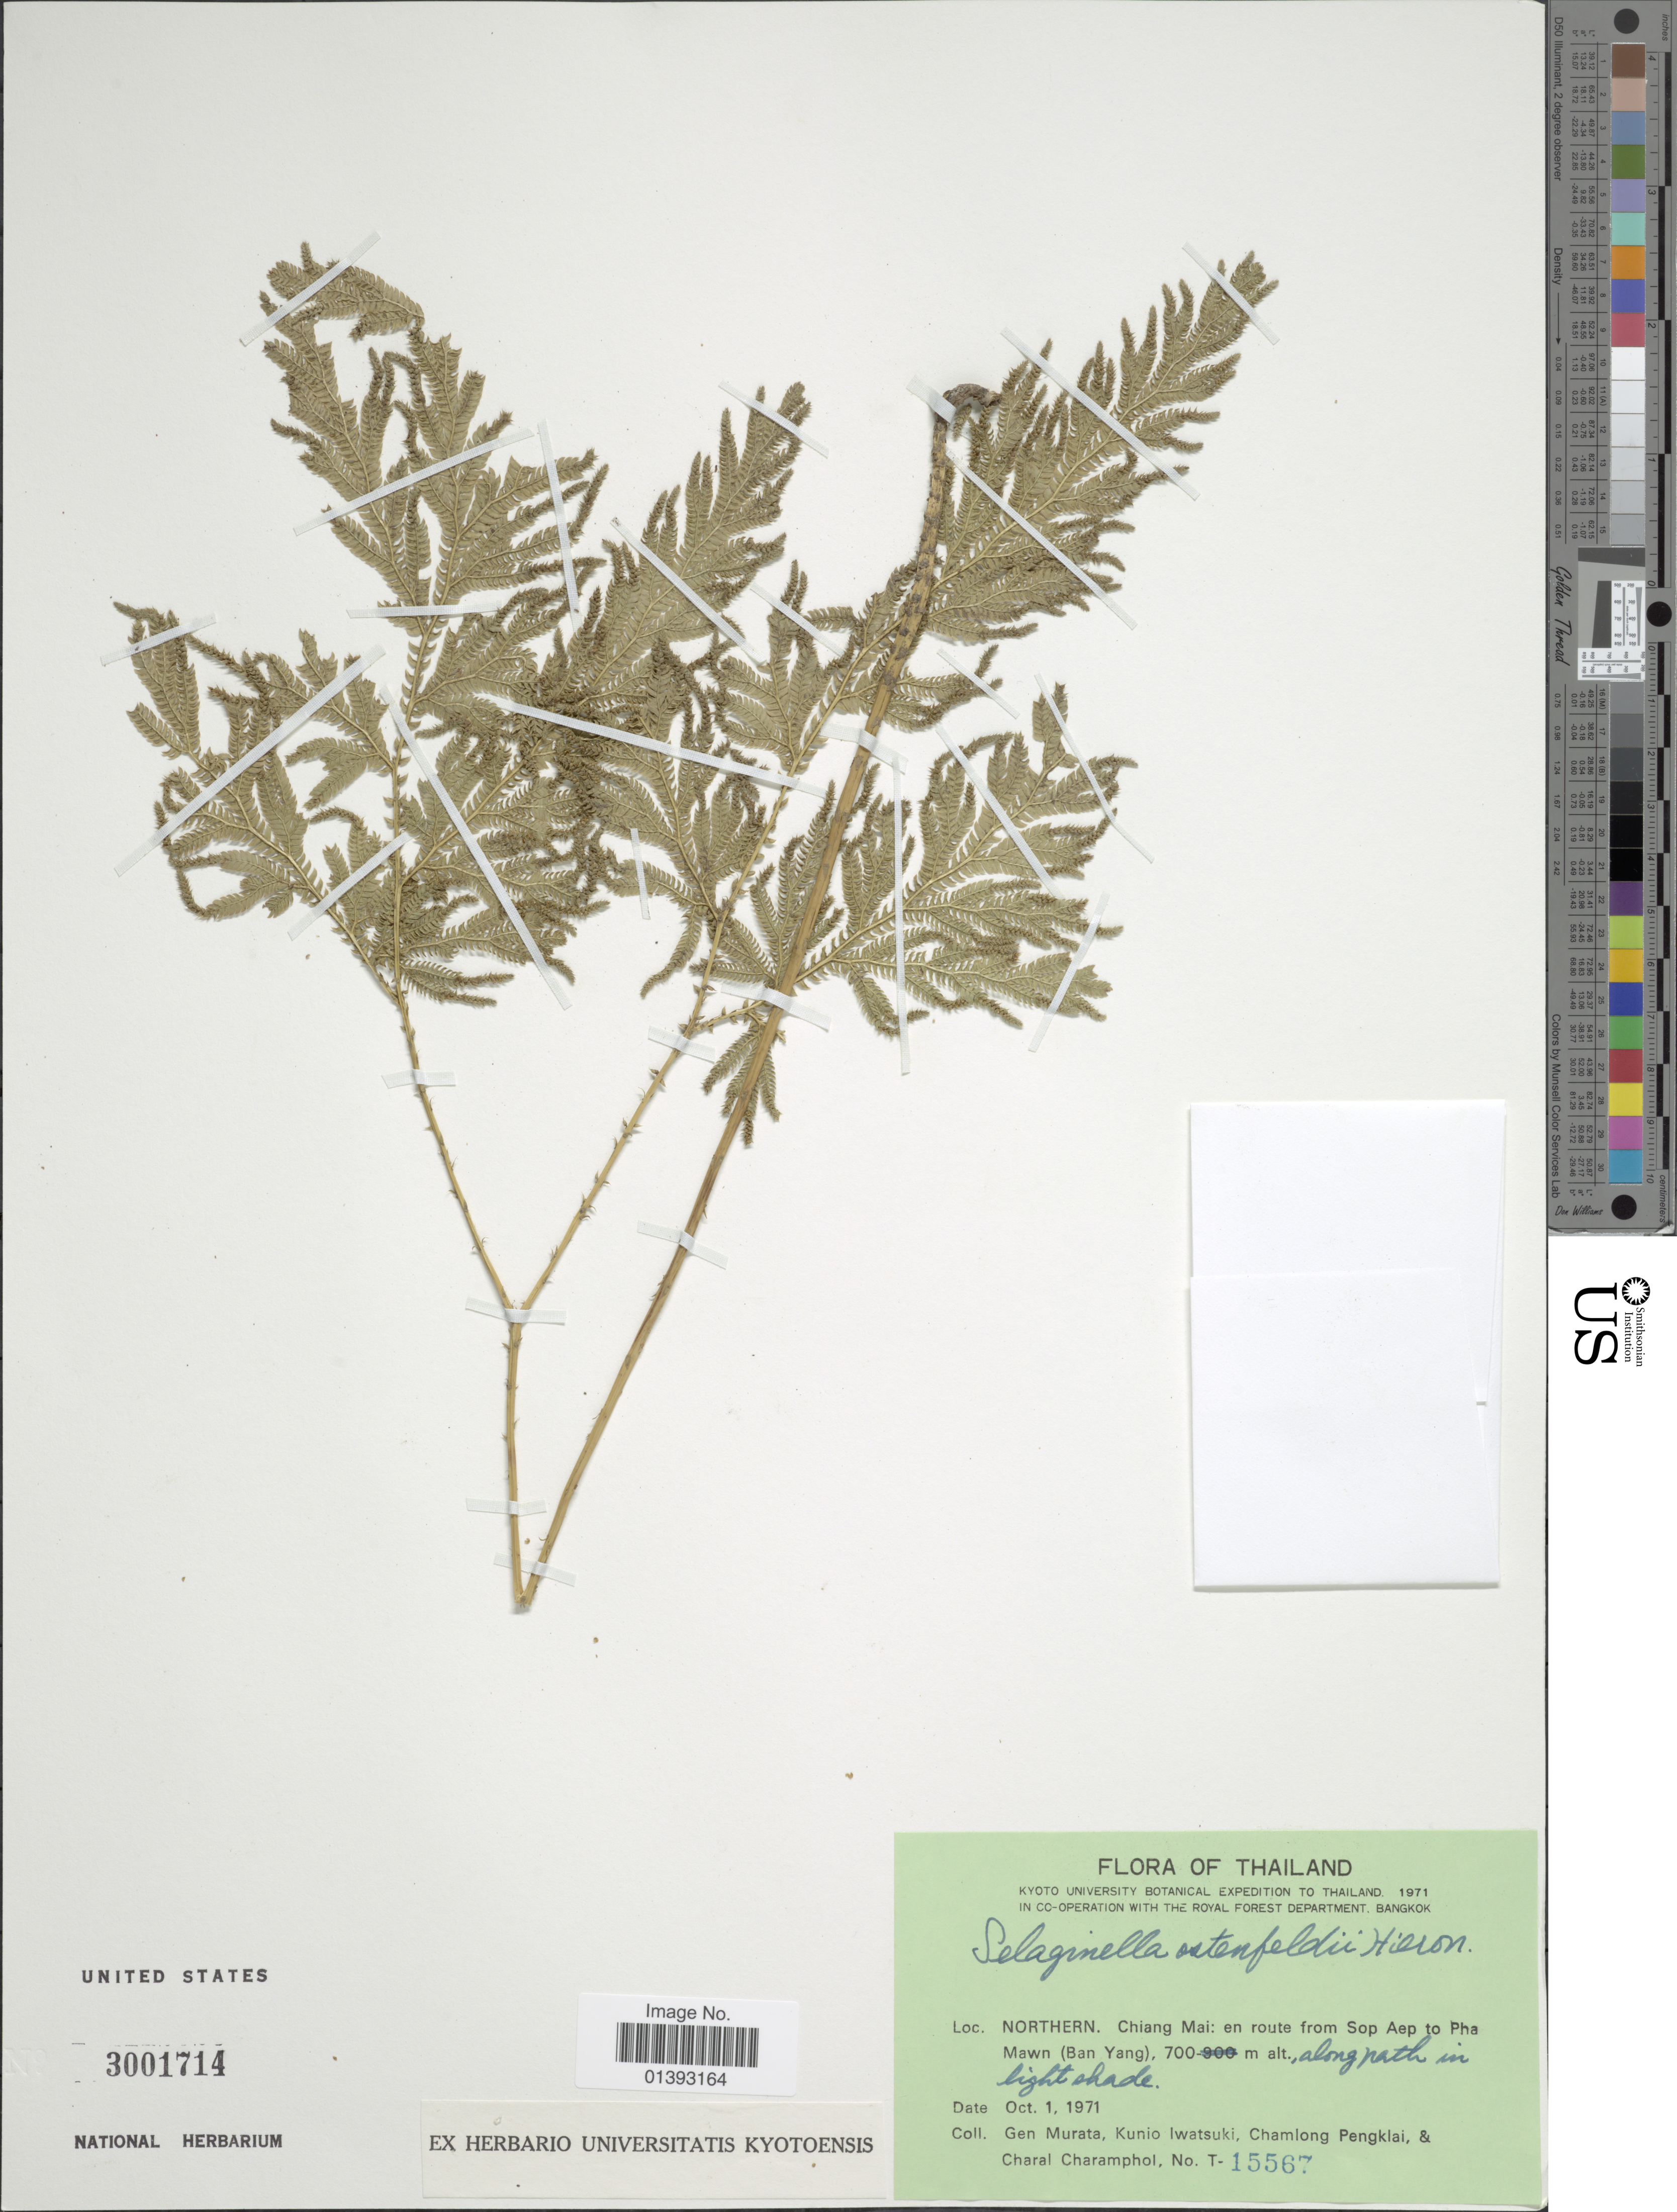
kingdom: Plantae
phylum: Tracheophyta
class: Lycopodiopsida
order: Selaginellales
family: Selaginellaceae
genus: Selaginella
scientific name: Selaginella ostenfeldii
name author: Hieron.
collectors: G. Murata, K. Iwatsuki, C. Phengklai & C. Charamphol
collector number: T-15567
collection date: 1971-10-01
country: Thailand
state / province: Chiang Mai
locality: Northern, en route from Sop Aep to Pha Mawn(Ban Yang), along path in light shade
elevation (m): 700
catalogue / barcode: US 3001714